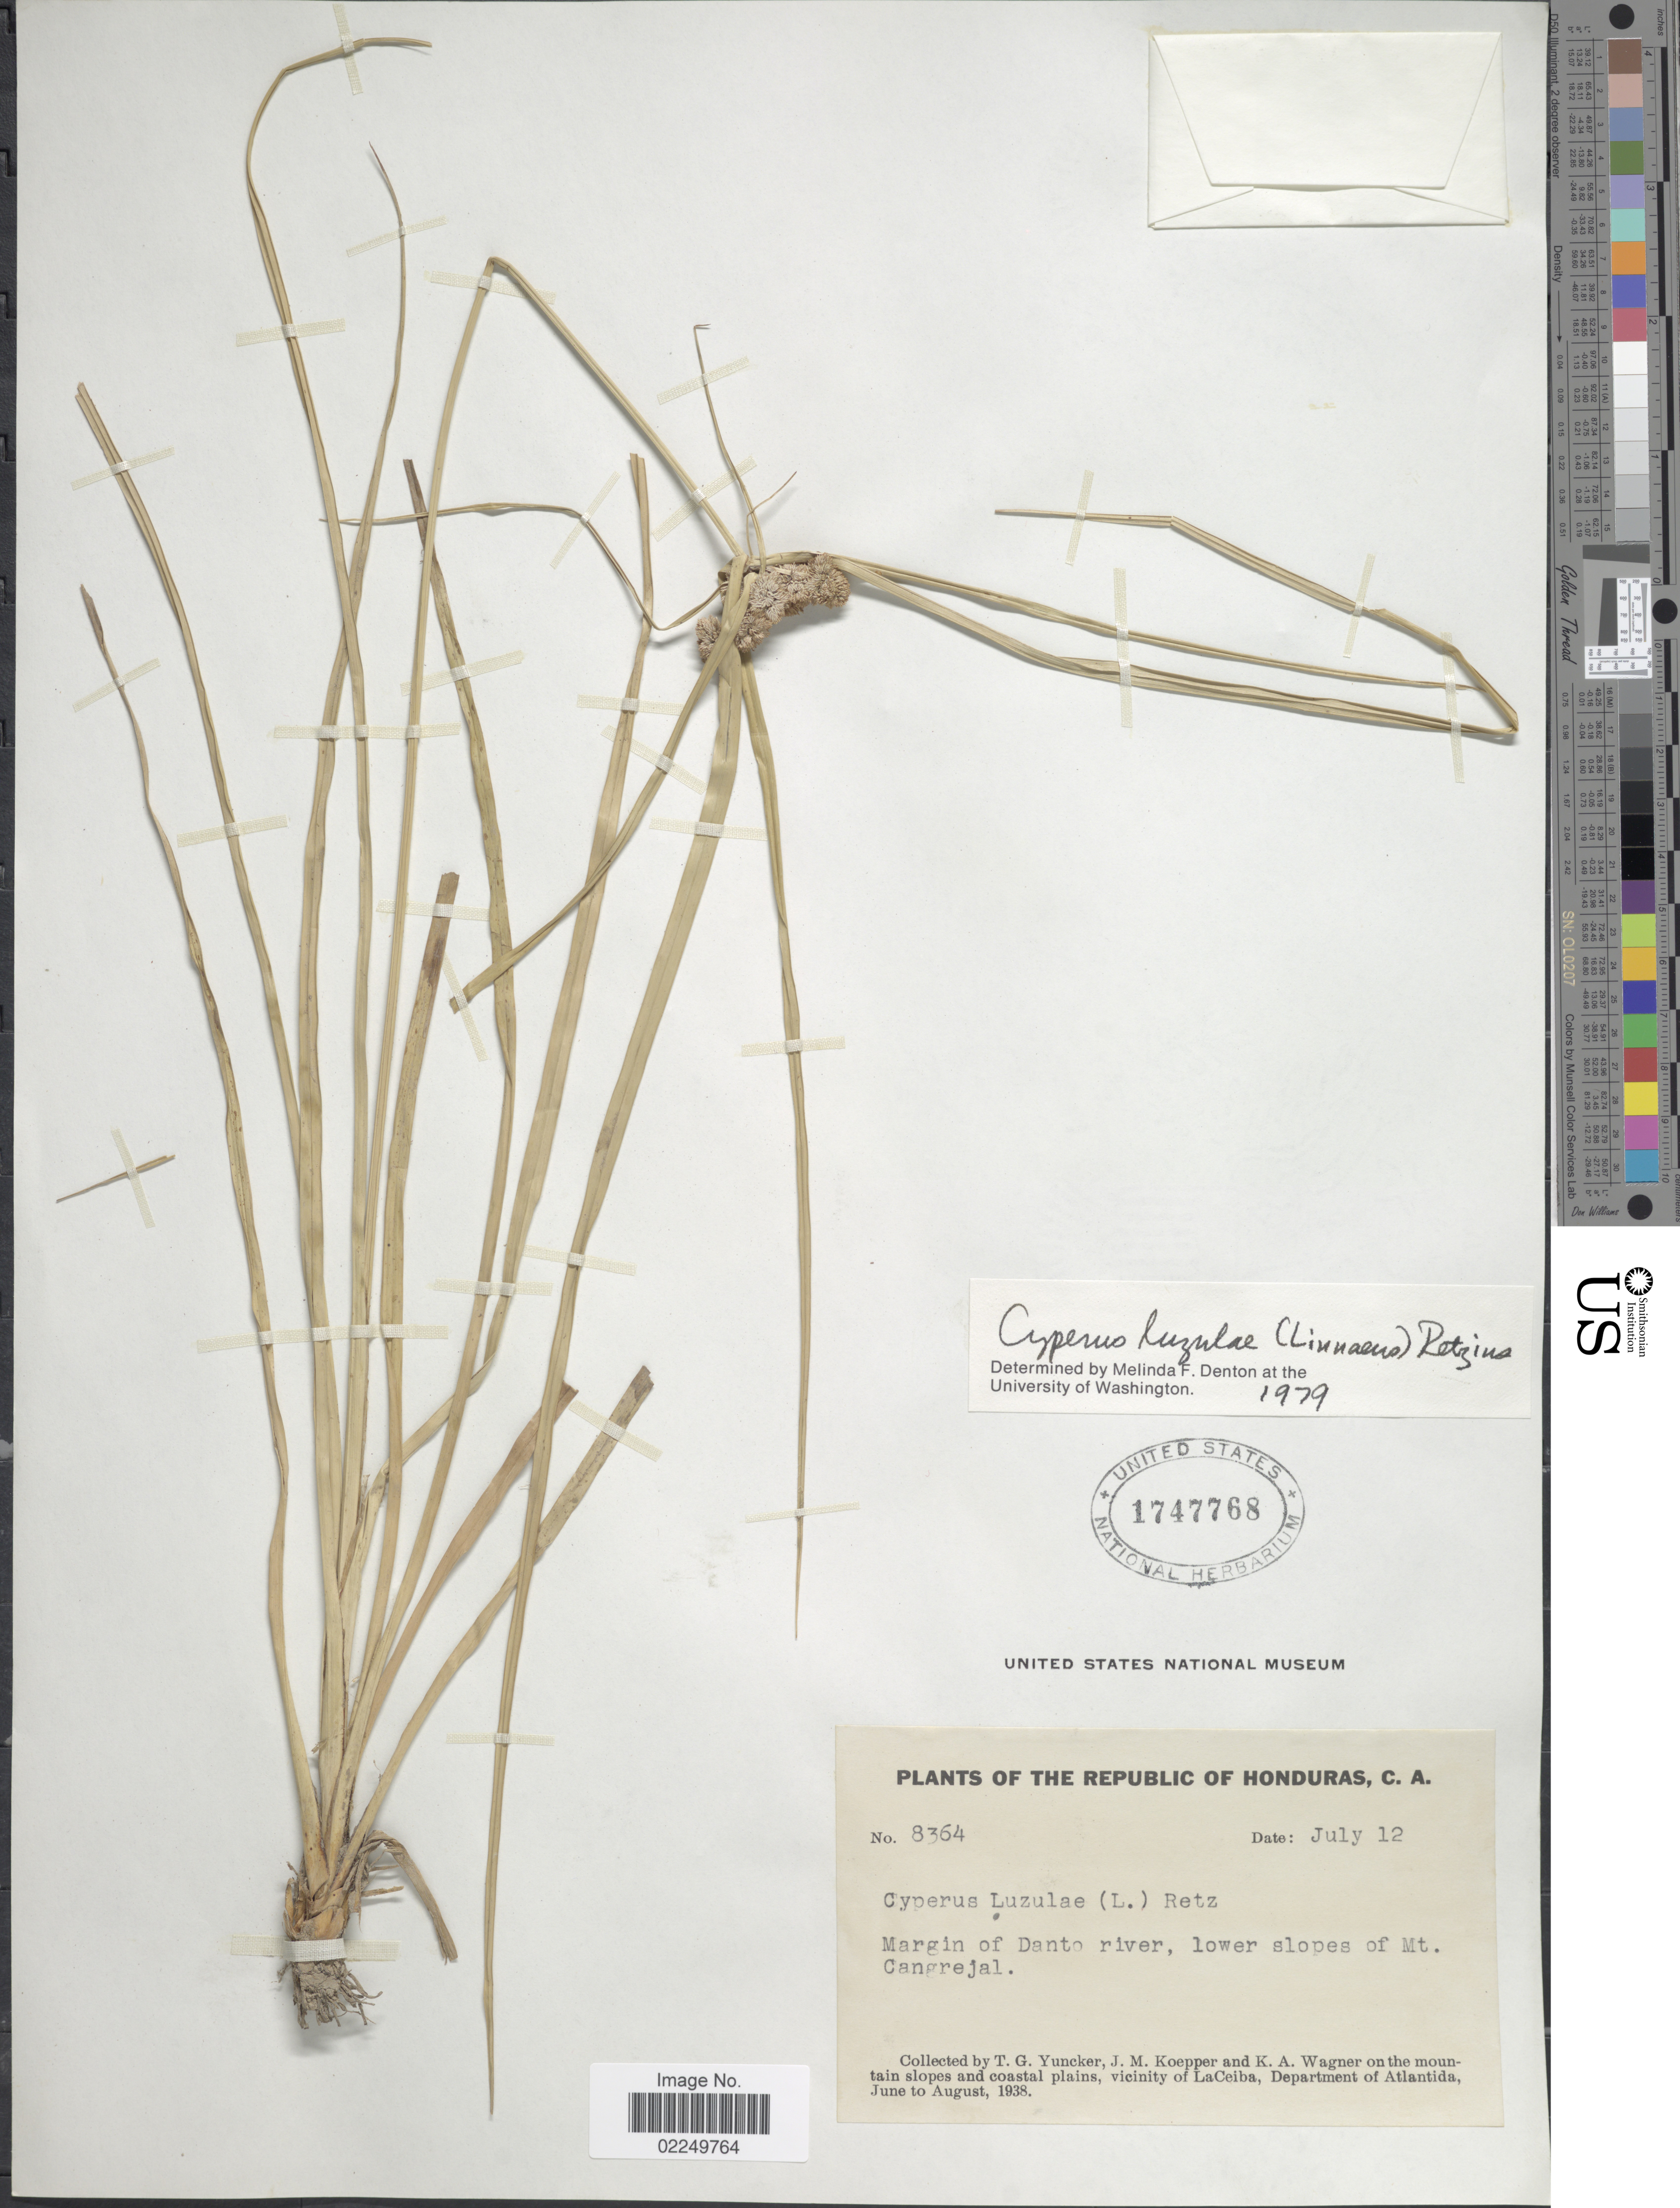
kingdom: Plantae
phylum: Tracheophyta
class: Liliopsida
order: Poales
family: Cyperaceae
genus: Cyperus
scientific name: Cyperus luzulae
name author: (L.) Rottb. ex Retz.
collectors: T. G. Yuncker, J. M. Koepper & K. A. Wagner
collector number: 8364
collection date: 1938-07-12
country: Honduras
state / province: Atlántida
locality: The Republic of Honduras, C.A., on the mountain slopes and coastal plains, vicinity of LaCeiba, Department of Atlantida, Margin of Danto River, lower slopes of Mt. Cangrejal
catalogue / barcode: US 1747768